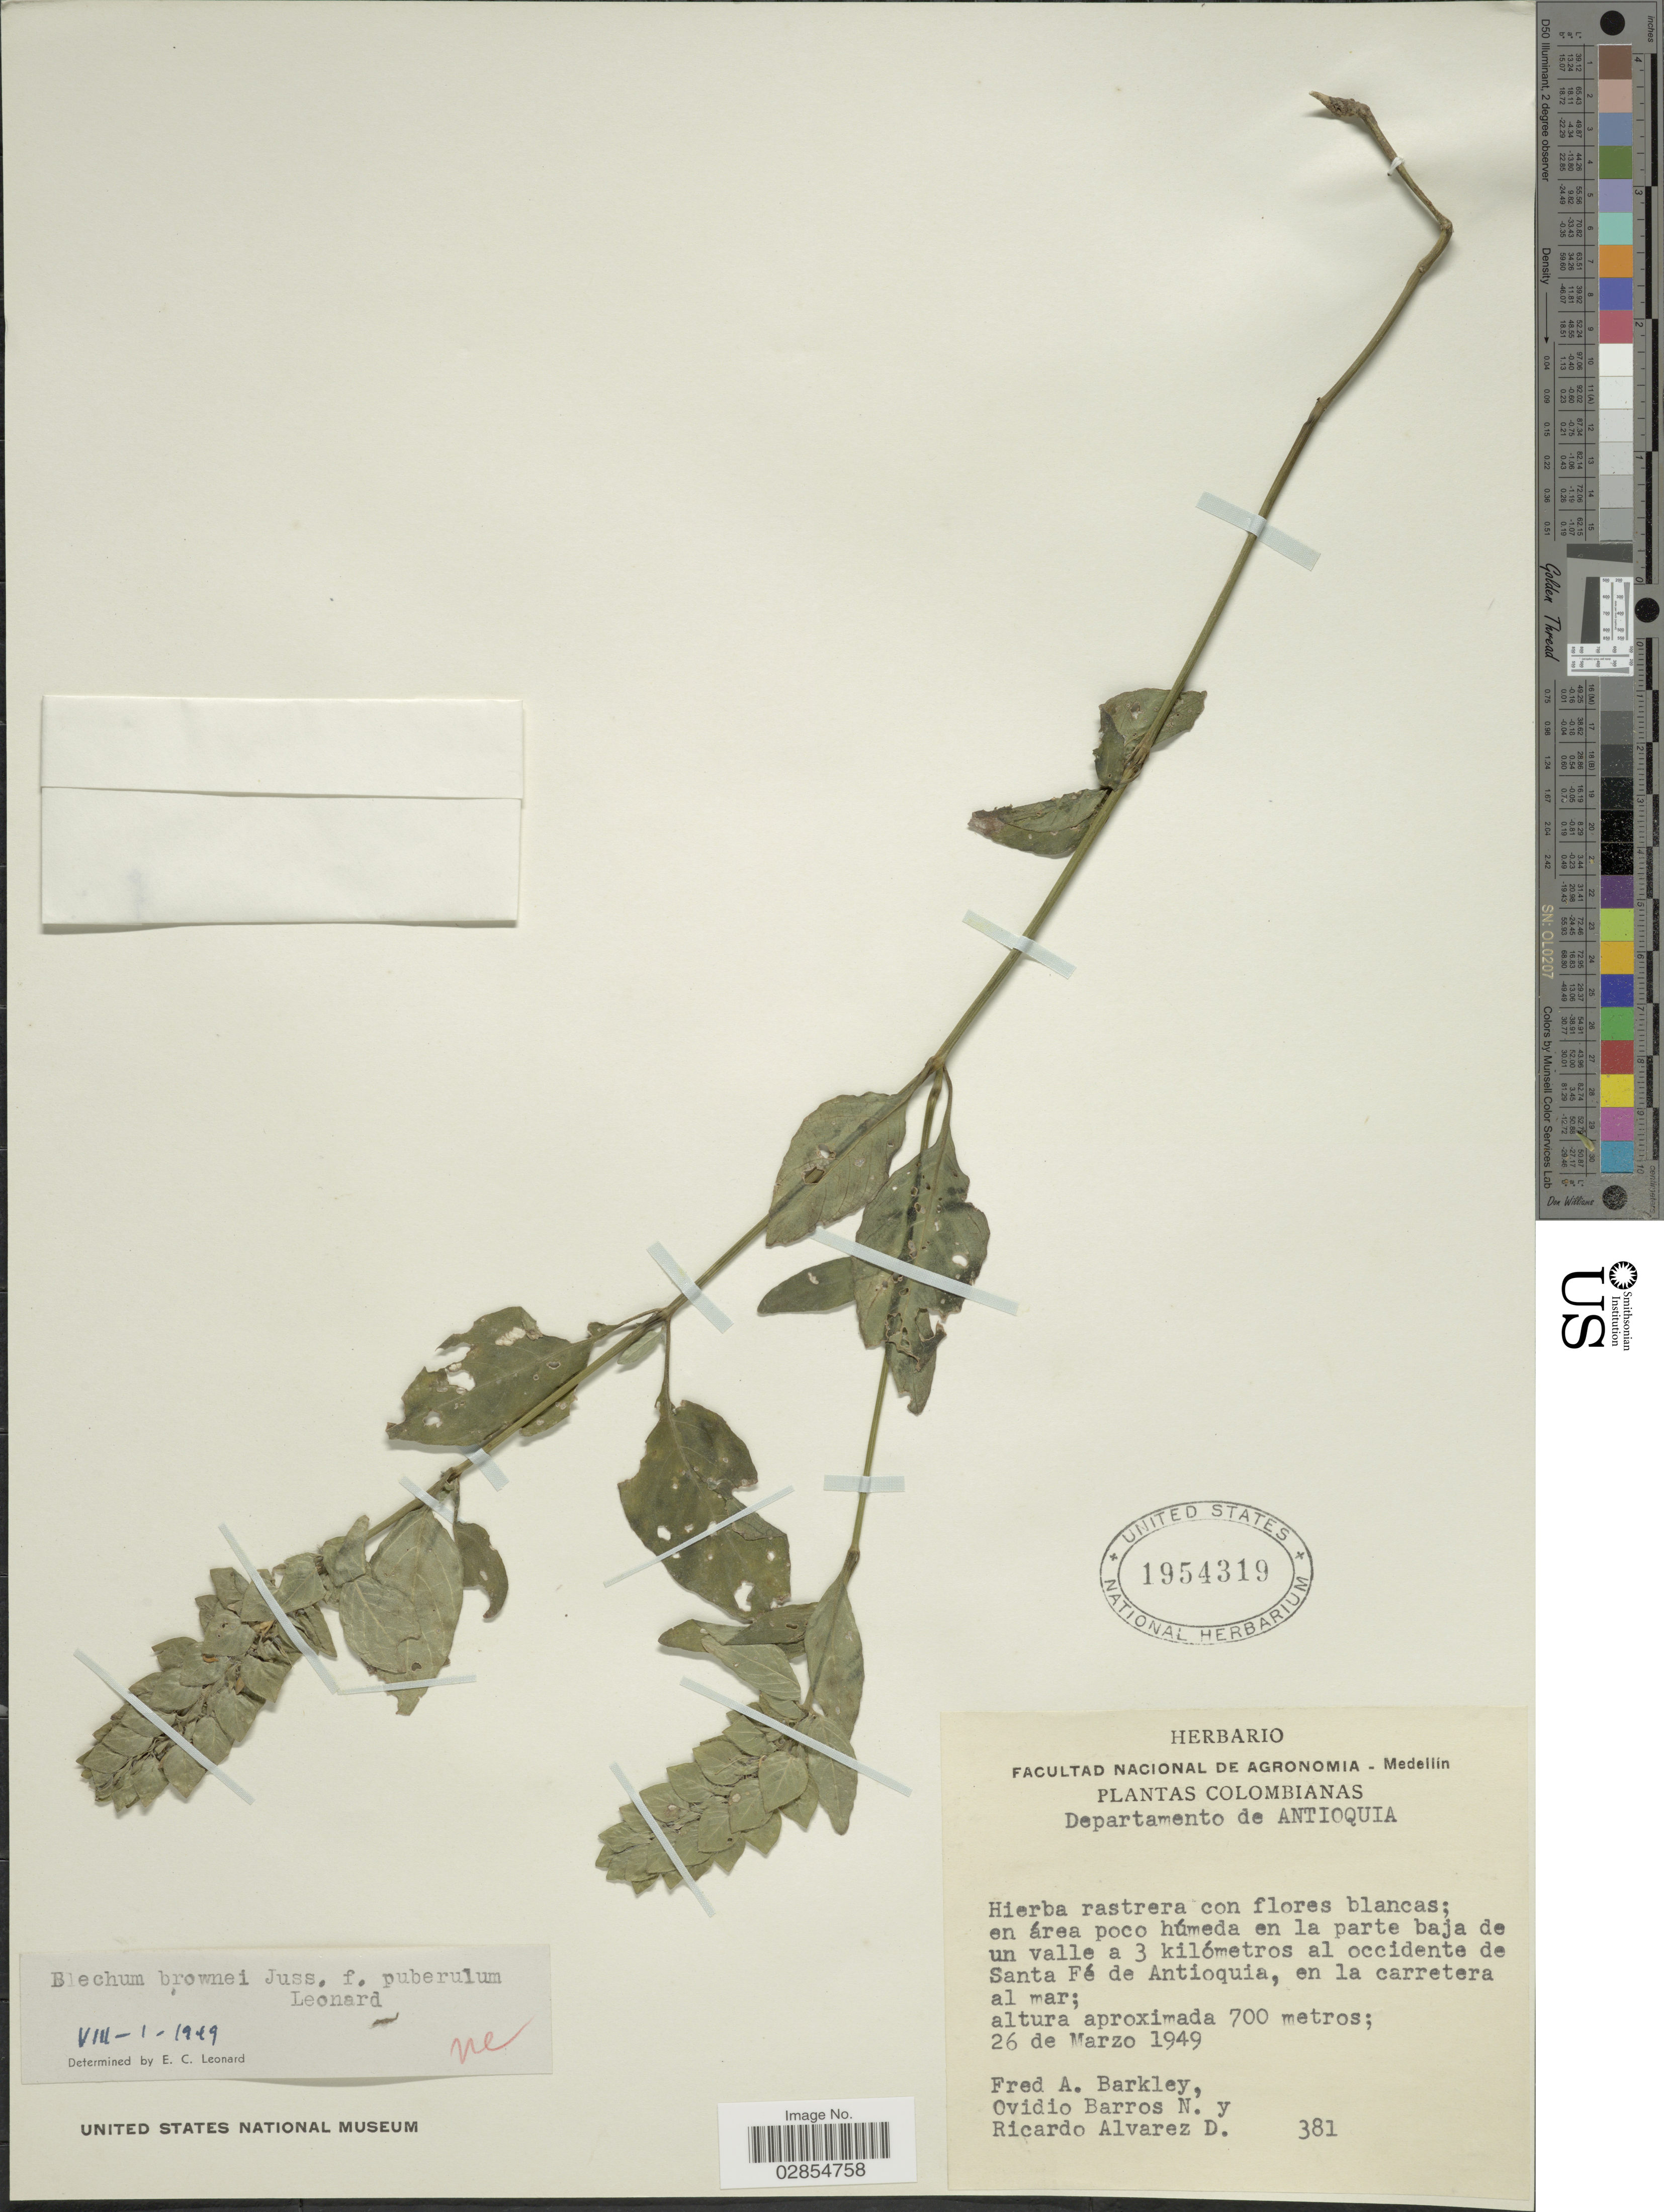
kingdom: Plantae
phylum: Tracheophyta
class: Magnoliopsida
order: Lamiales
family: Acanthaceae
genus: Blechum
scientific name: Blechum pyramidatum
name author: (Lam.) Urb.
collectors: F. A. Barkley, O. Barros & R. Alvarez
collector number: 381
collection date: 1949-03-26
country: Colombia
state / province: Antioquia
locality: Departamento de Antioquia. En área poco húmeda en la parte baja de un valle a 3 kilómetros al occidente de Santa Fé de Antioquia, en la carretera al mar.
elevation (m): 700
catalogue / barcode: US 1954319